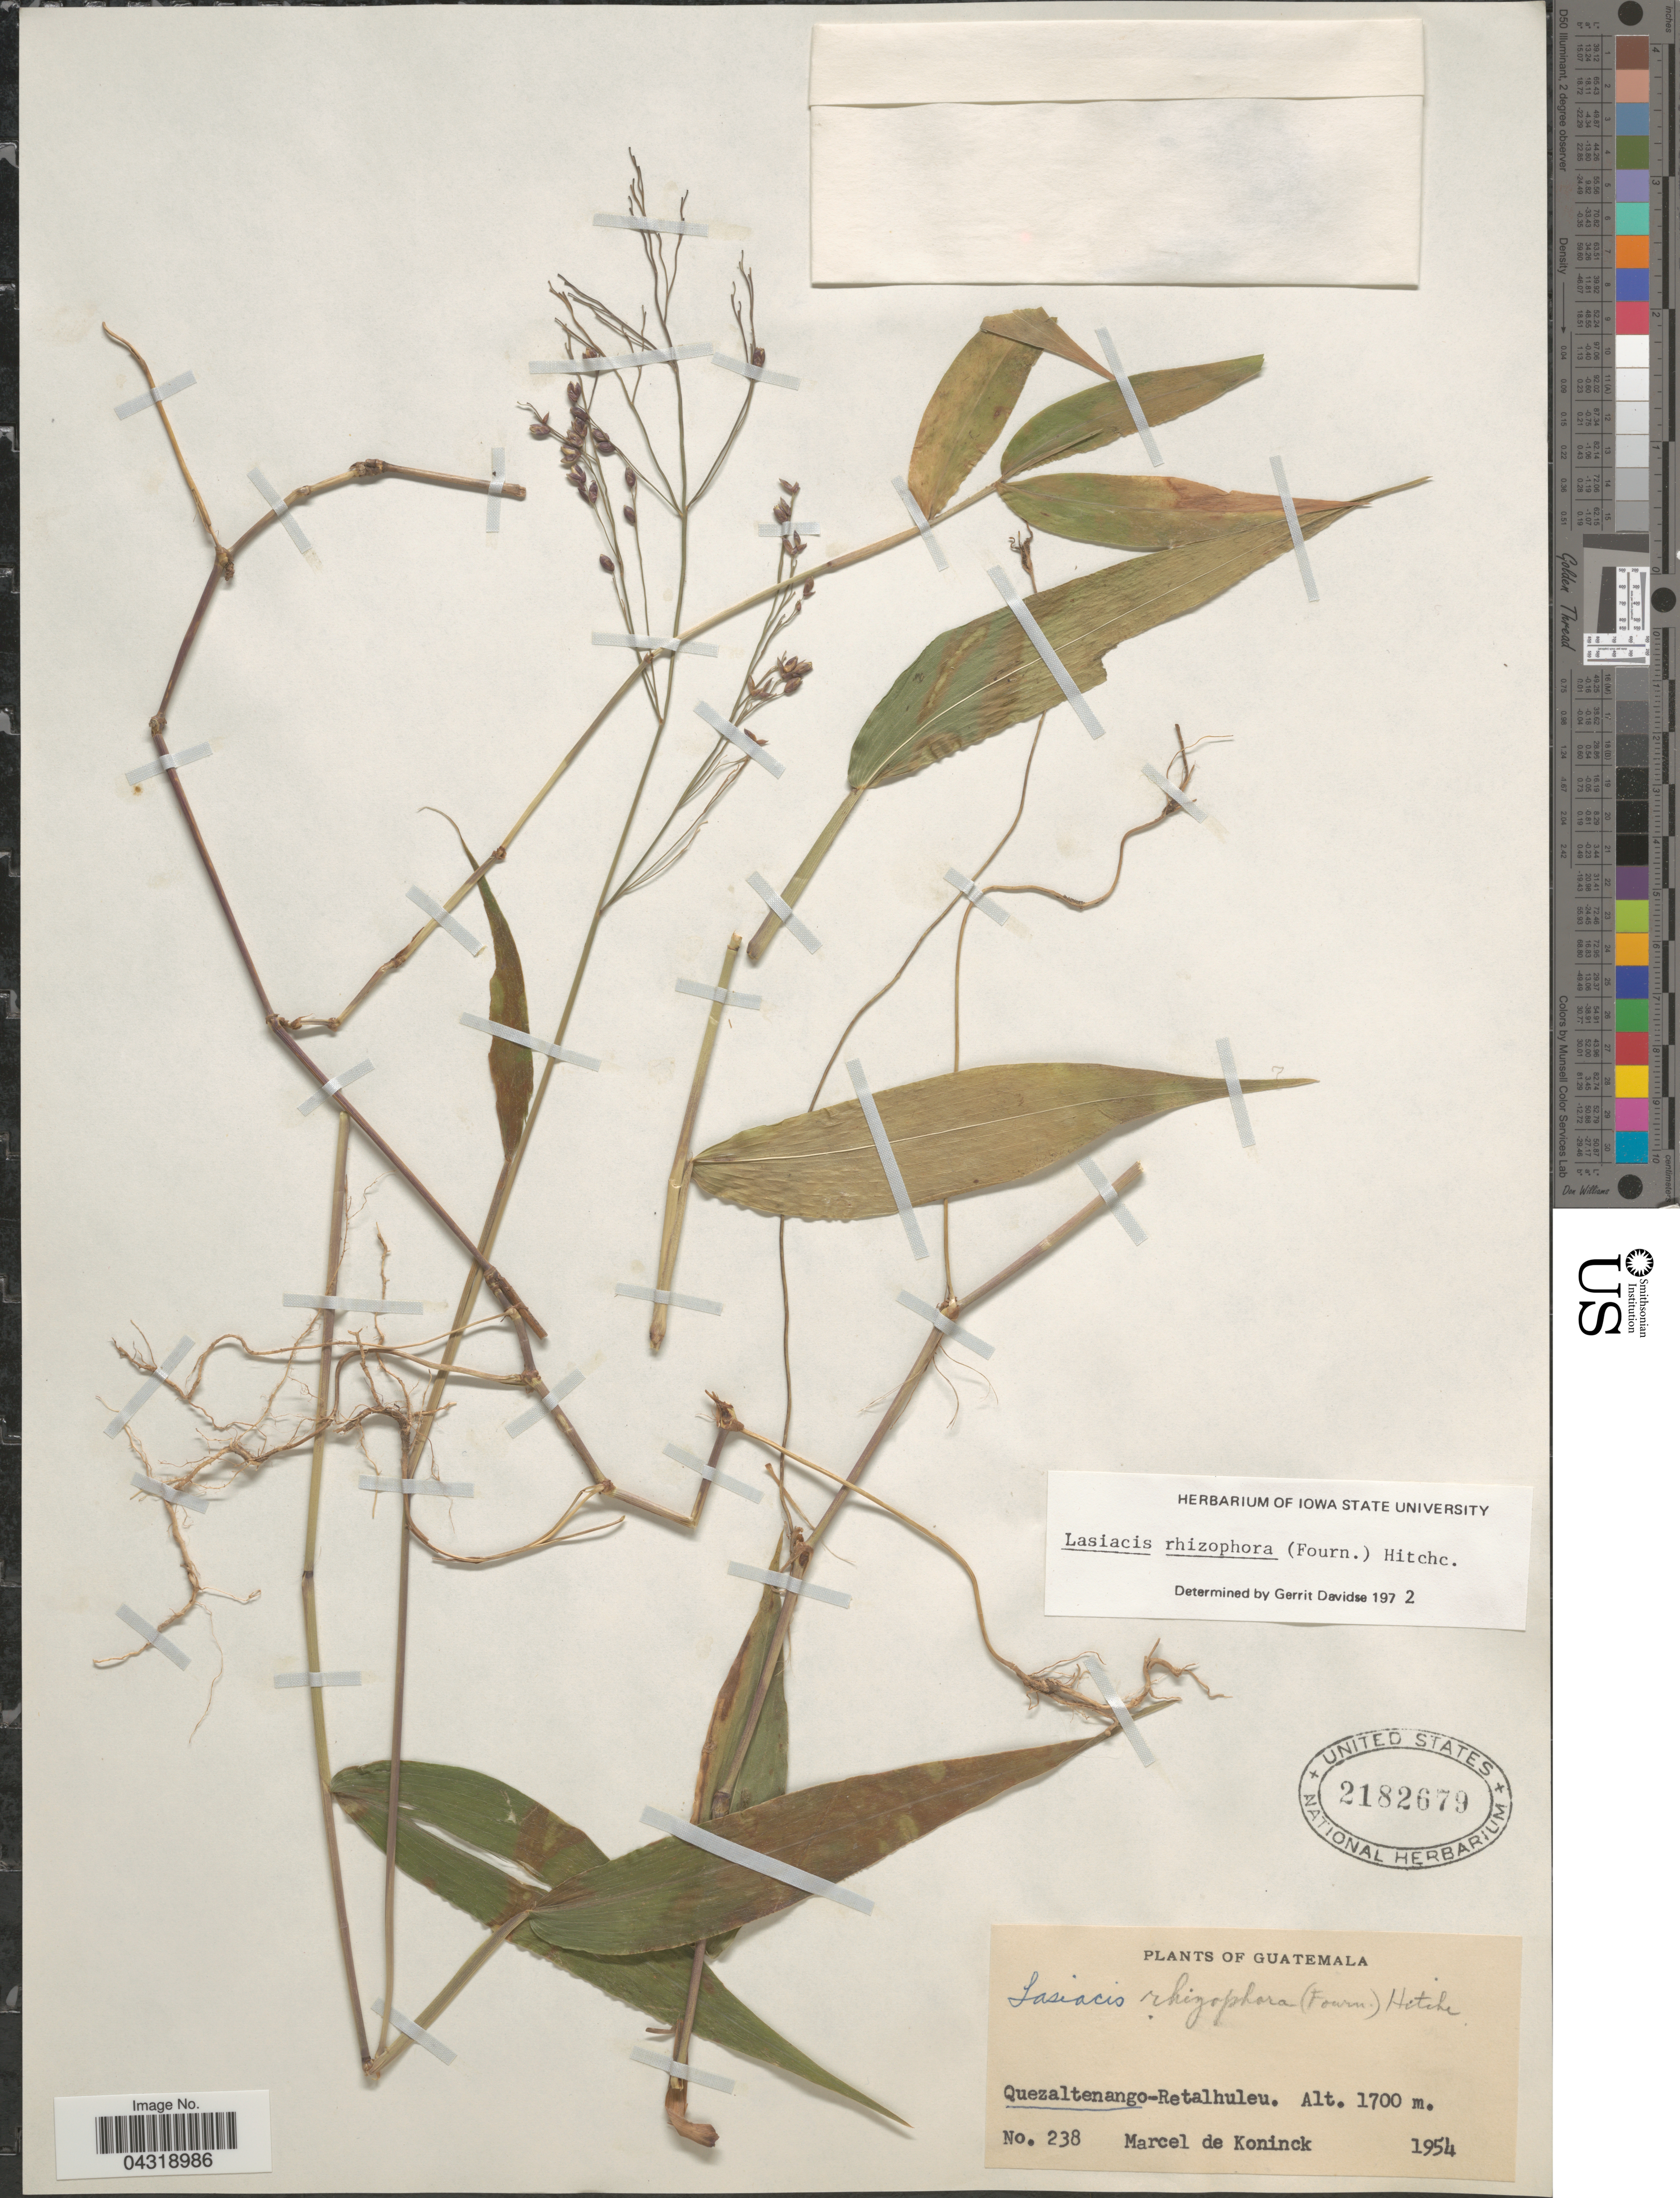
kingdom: Plantae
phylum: Tracheophyta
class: Liliopsida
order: Poales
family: Poaceae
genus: Lasiacis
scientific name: Lasiacis rhizophora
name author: (E. Fourn.) Hitchc.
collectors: M. Koninck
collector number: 238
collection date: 1954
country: Guatemala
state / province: Quetzaltenango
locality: Quezaltenango-Retalhuleu.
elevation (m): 1700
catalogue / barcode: US 2182679